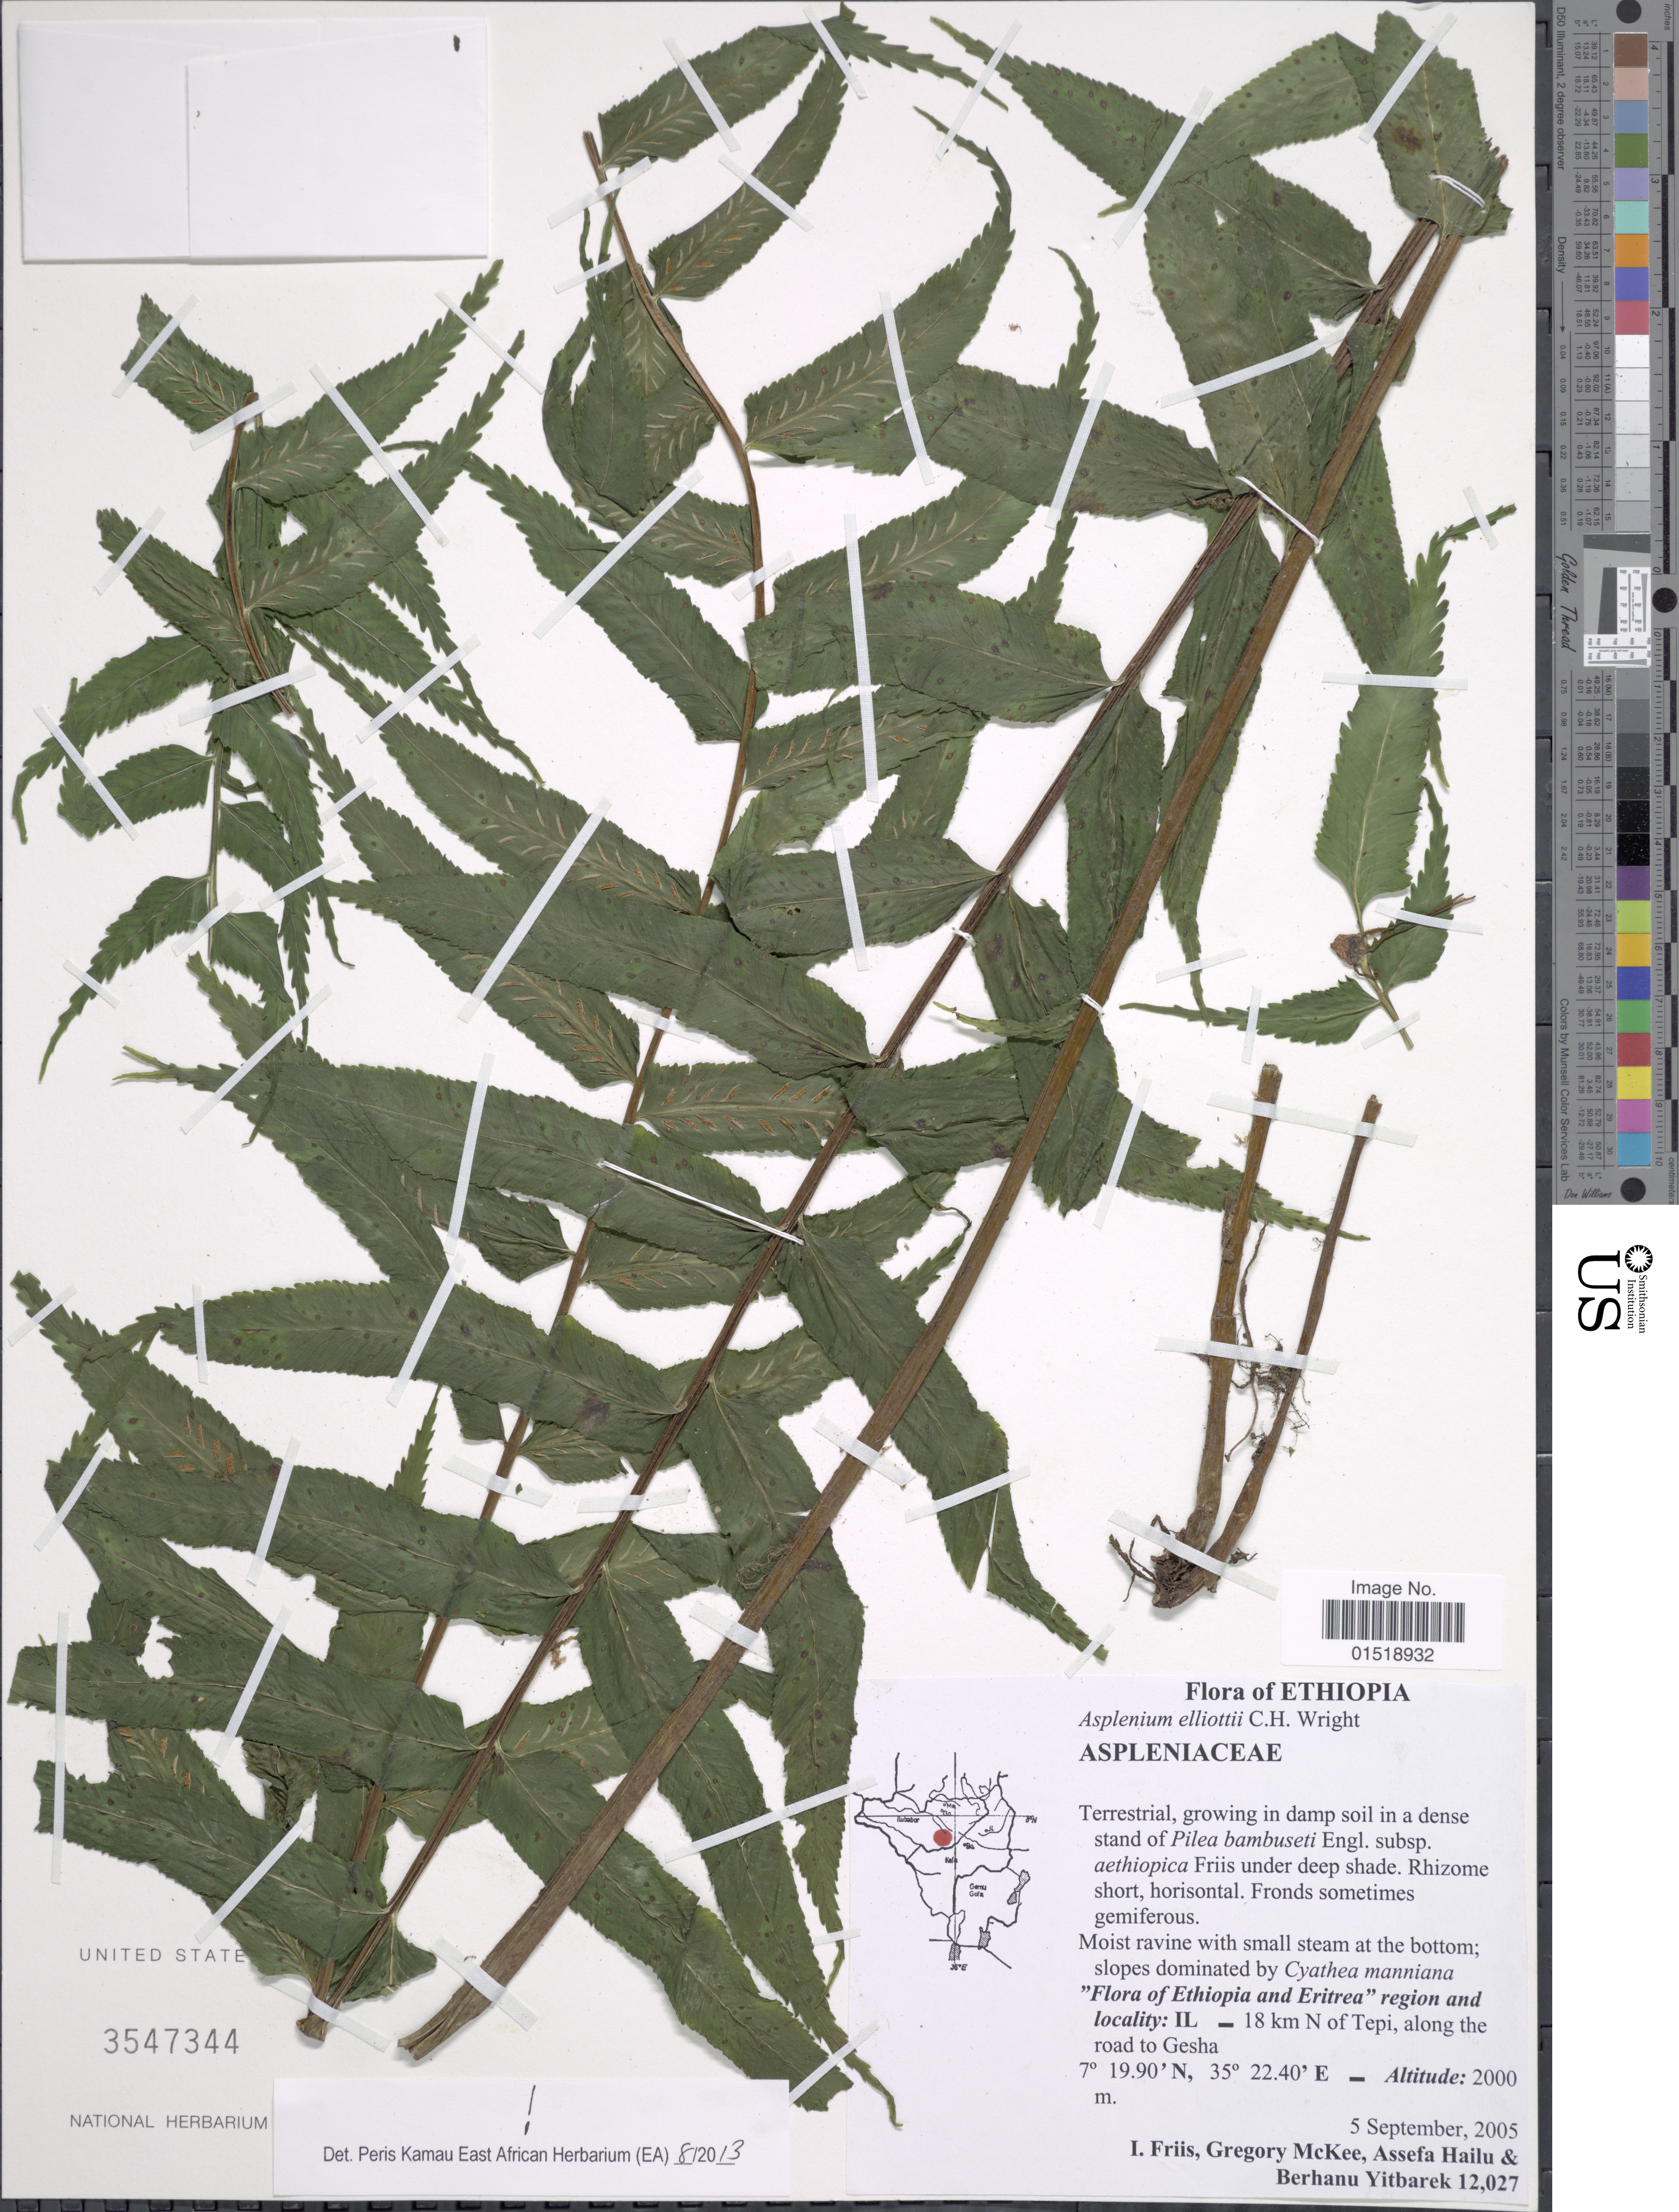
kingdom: Plantae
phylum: Tracheophyta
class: Polypodiopsida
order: Polypodiales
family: Aspleniaceae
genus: Asplenium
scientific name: Asplenium elliottii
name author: C.H. Wright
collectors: I. Friis, G. S. McKee, A. Hailu & B. Yitbarek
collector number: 12027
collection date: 2005-09-05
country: Ethiopia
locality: IL_ 18 km N of Tepi, along the road to Gesha.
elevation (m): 2000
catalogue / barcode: US 3547344